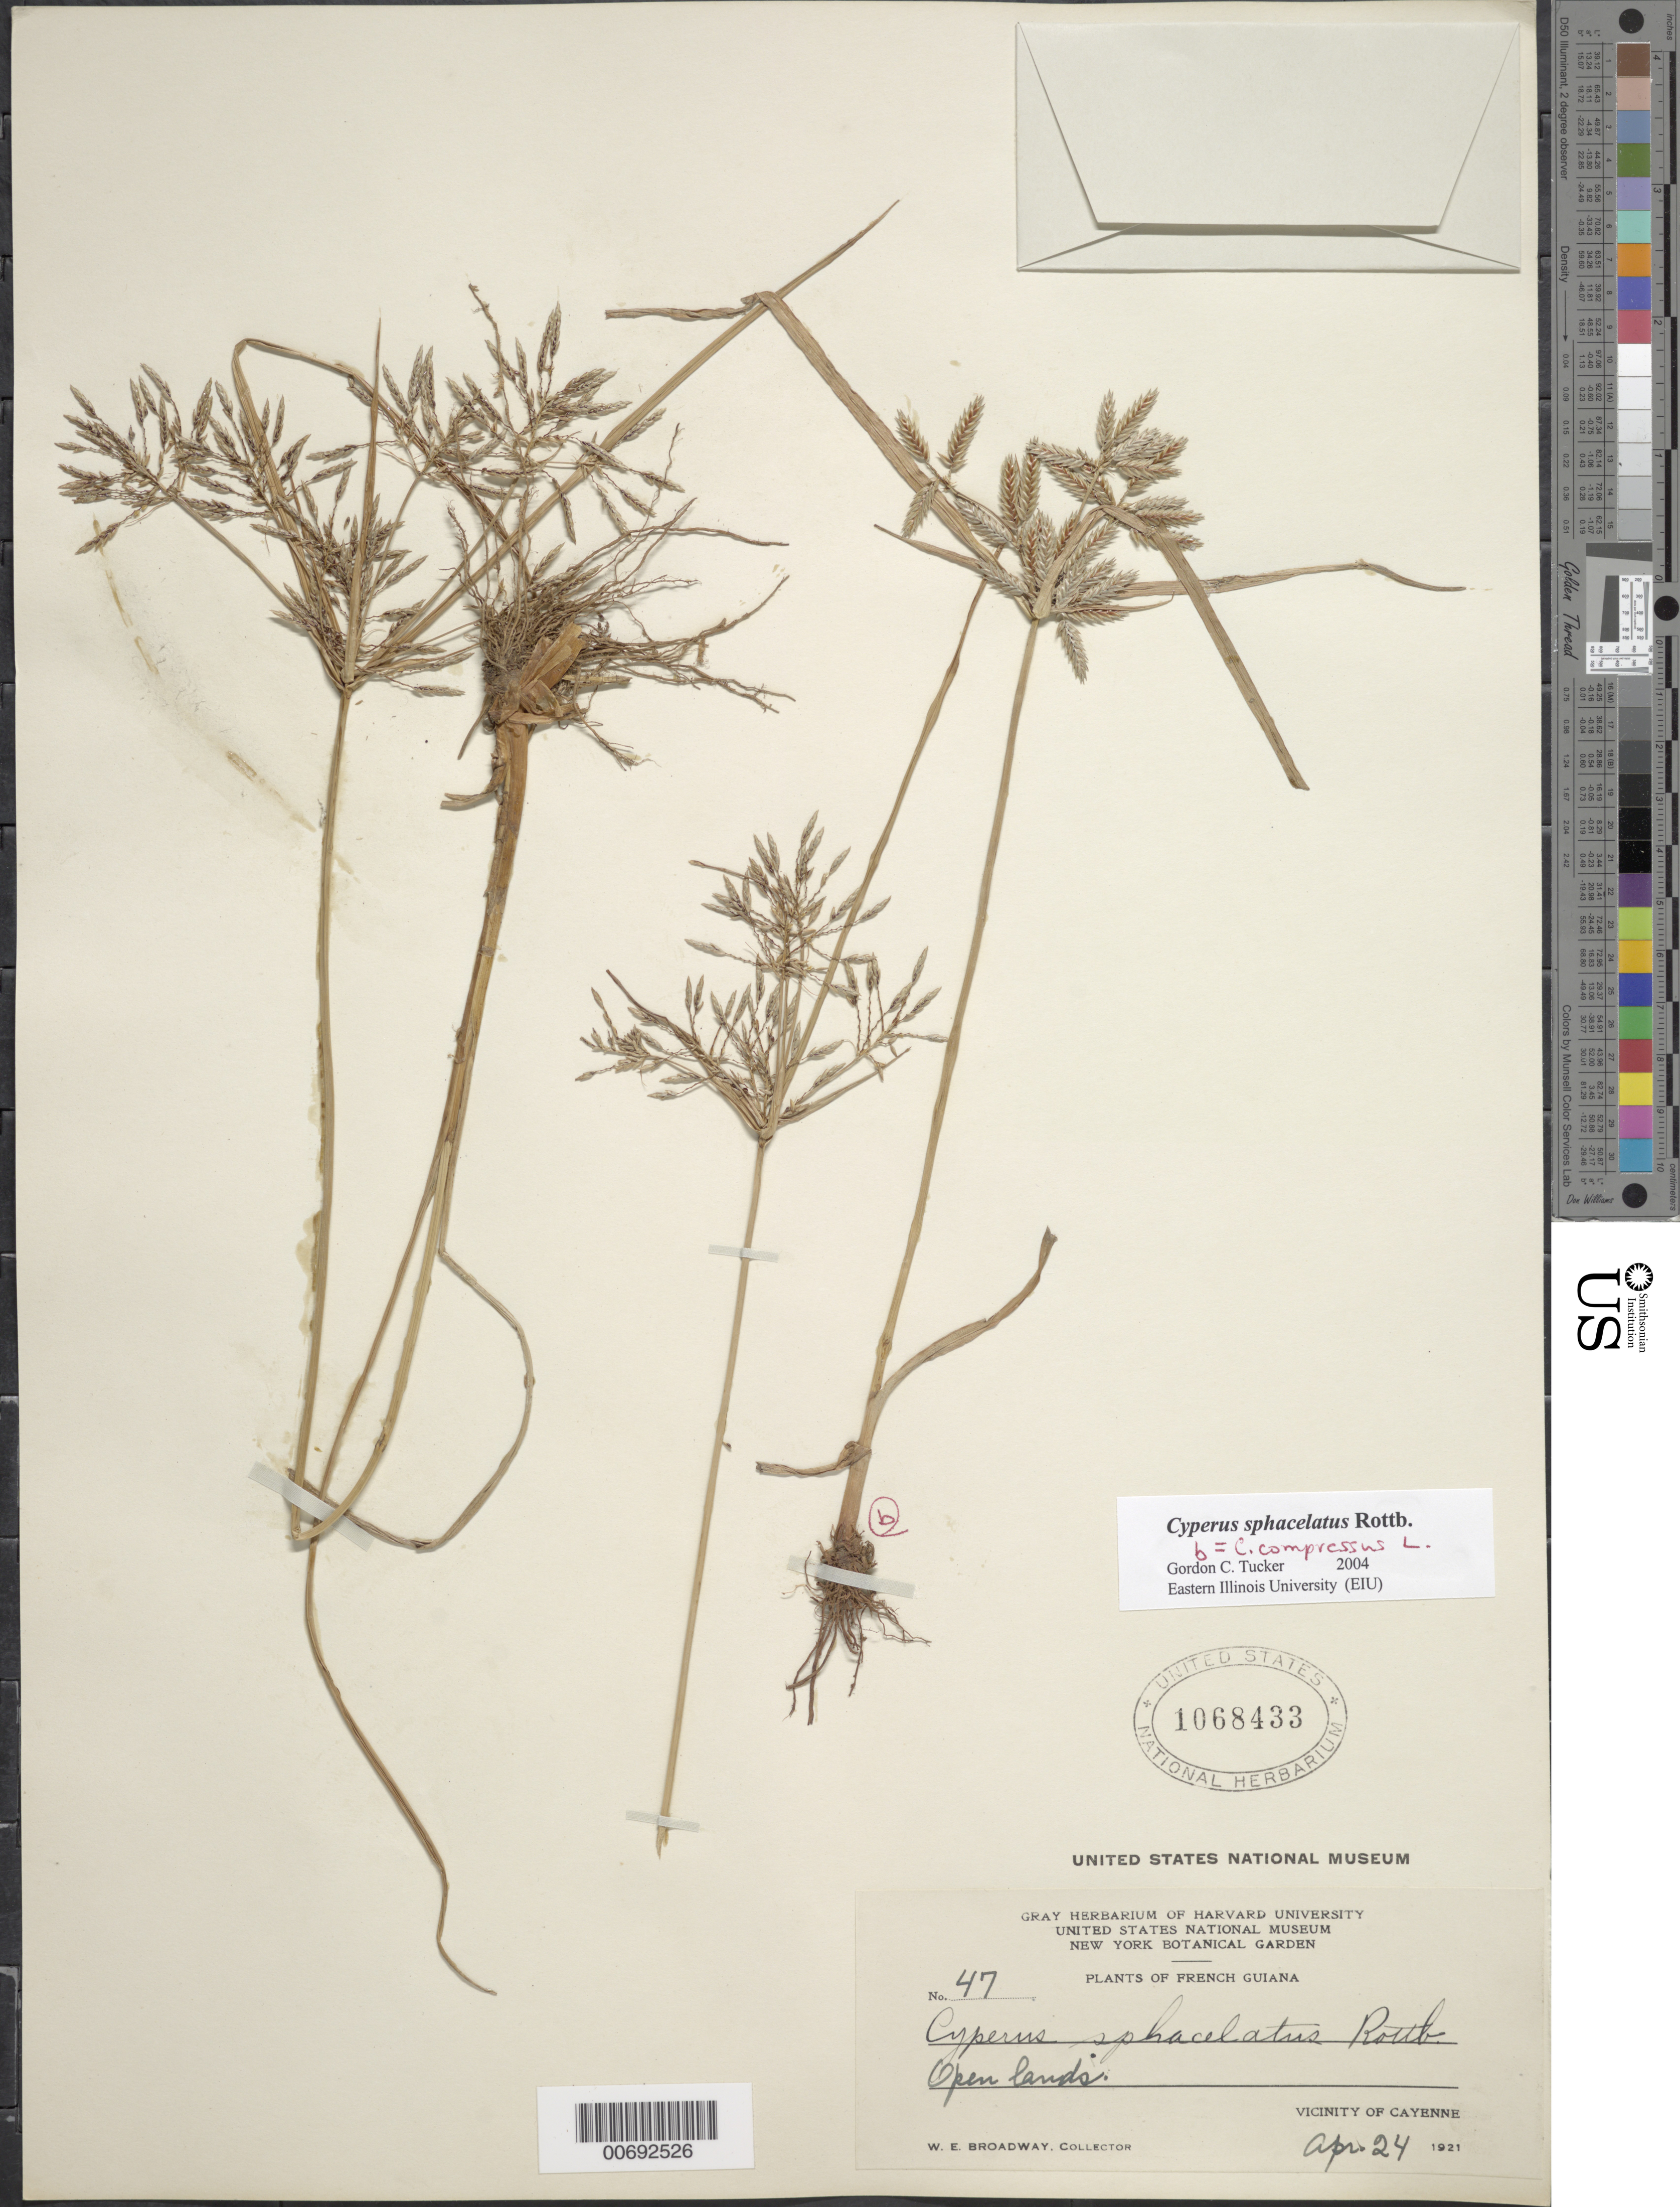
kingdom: Plantae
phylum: Tracheophyta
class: Liliopsida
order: Poales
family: Cyperaceae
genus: Cyperus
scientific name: Cyperus sphacelatus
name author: Rottb.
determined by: Tucker, G. C.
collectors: W. E. Broadway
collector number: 47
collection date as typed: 24-Apr-21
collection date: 1921-04-24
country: French Guiana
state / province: Cayenne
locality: Cayenne, vic.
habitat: Open lands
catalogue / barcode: US 1068433